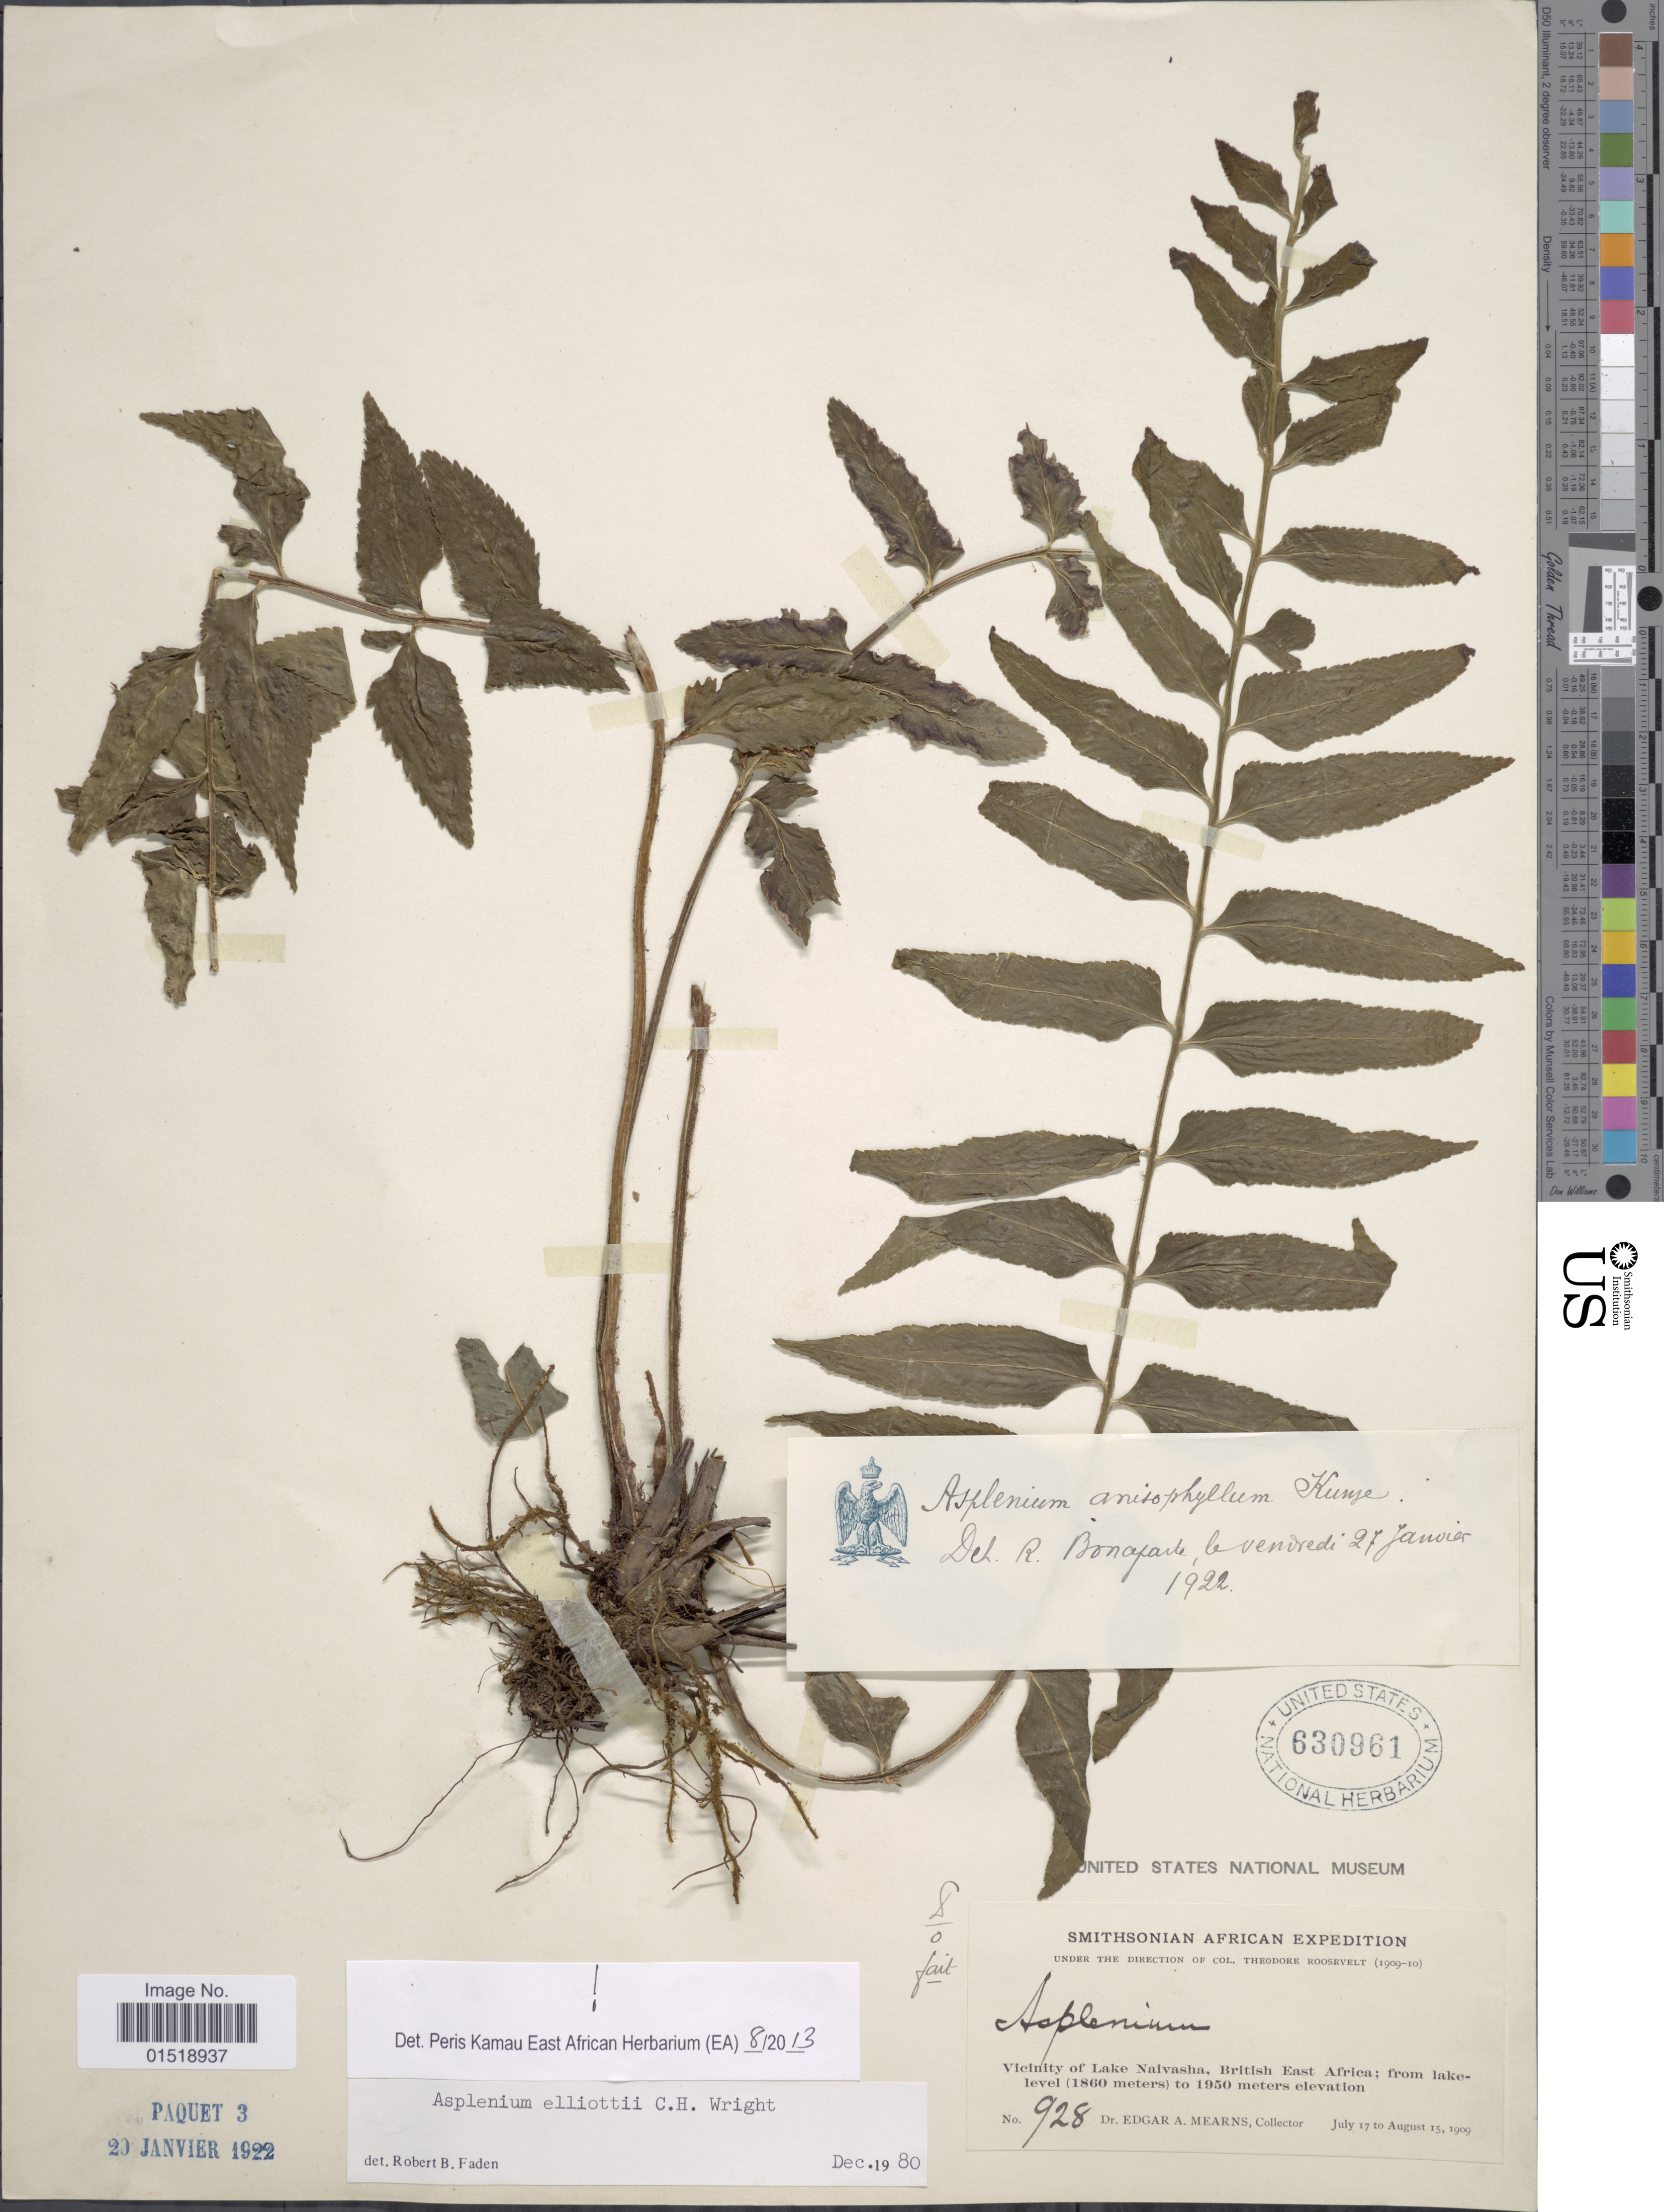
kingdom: Plantae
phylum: Tracheophyta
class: Polypodiopsida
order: Polypodiales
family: Aspleniaceae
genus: Asplenium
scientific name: Asplenium elliottii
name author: C.H. Wright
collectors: E. A. Mearns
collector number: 928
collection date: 1909-07-17/1909-08-15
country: Kenya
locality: Vicinity of Lake Naivasha, British East Africa.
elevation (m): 1860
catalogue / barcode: US 630961